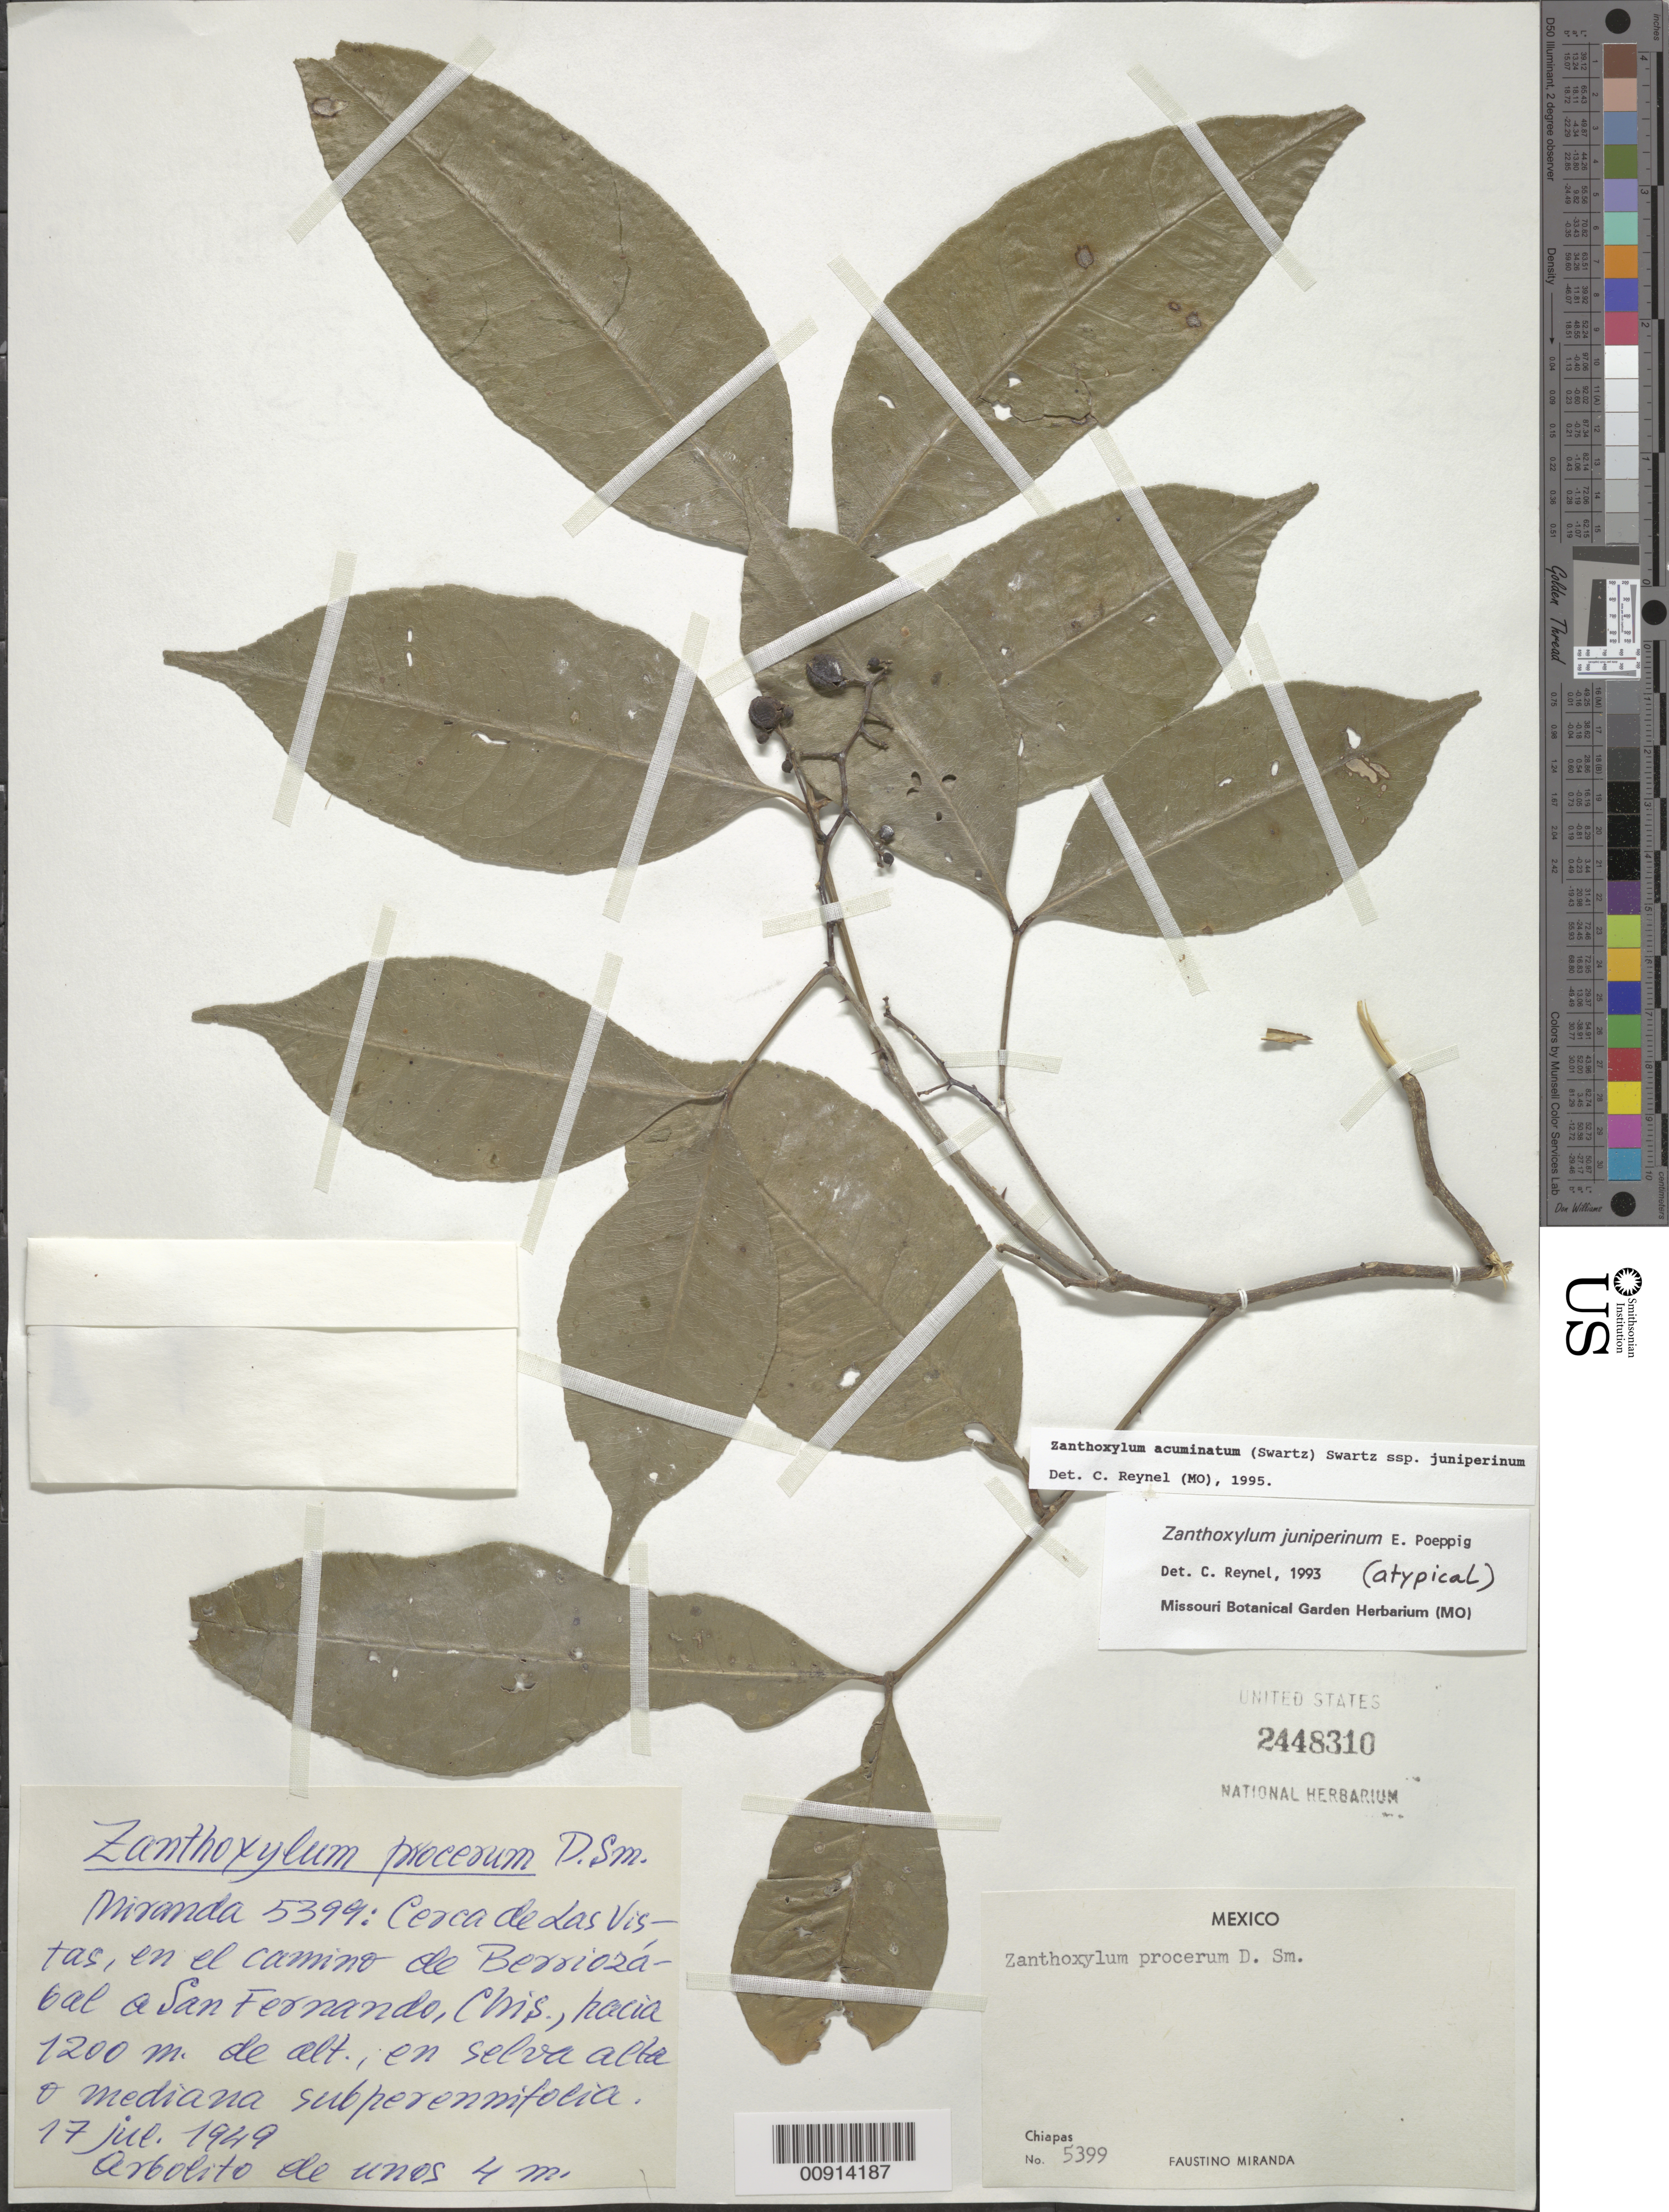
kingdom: Plantae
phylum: Tracheophyta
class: Magnoliopsida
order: Sapindales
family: Rutaceae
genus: Zanthoxylum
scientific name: Zanthoxylum acuminatum subsp. juniperinum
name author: (Poepp.) Reynel ex C. Nelson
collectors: Miranda G., F.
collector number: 5399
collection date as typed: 17 Jul 1949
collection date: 1949-07-17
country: Mexico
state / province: Chiapas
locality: Cerca de Las Vistas, en el camino de Berriozábal a San Fernando, Chiapas.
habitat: En selva alta o mediana subperennifolia.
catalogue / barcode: US 2448310